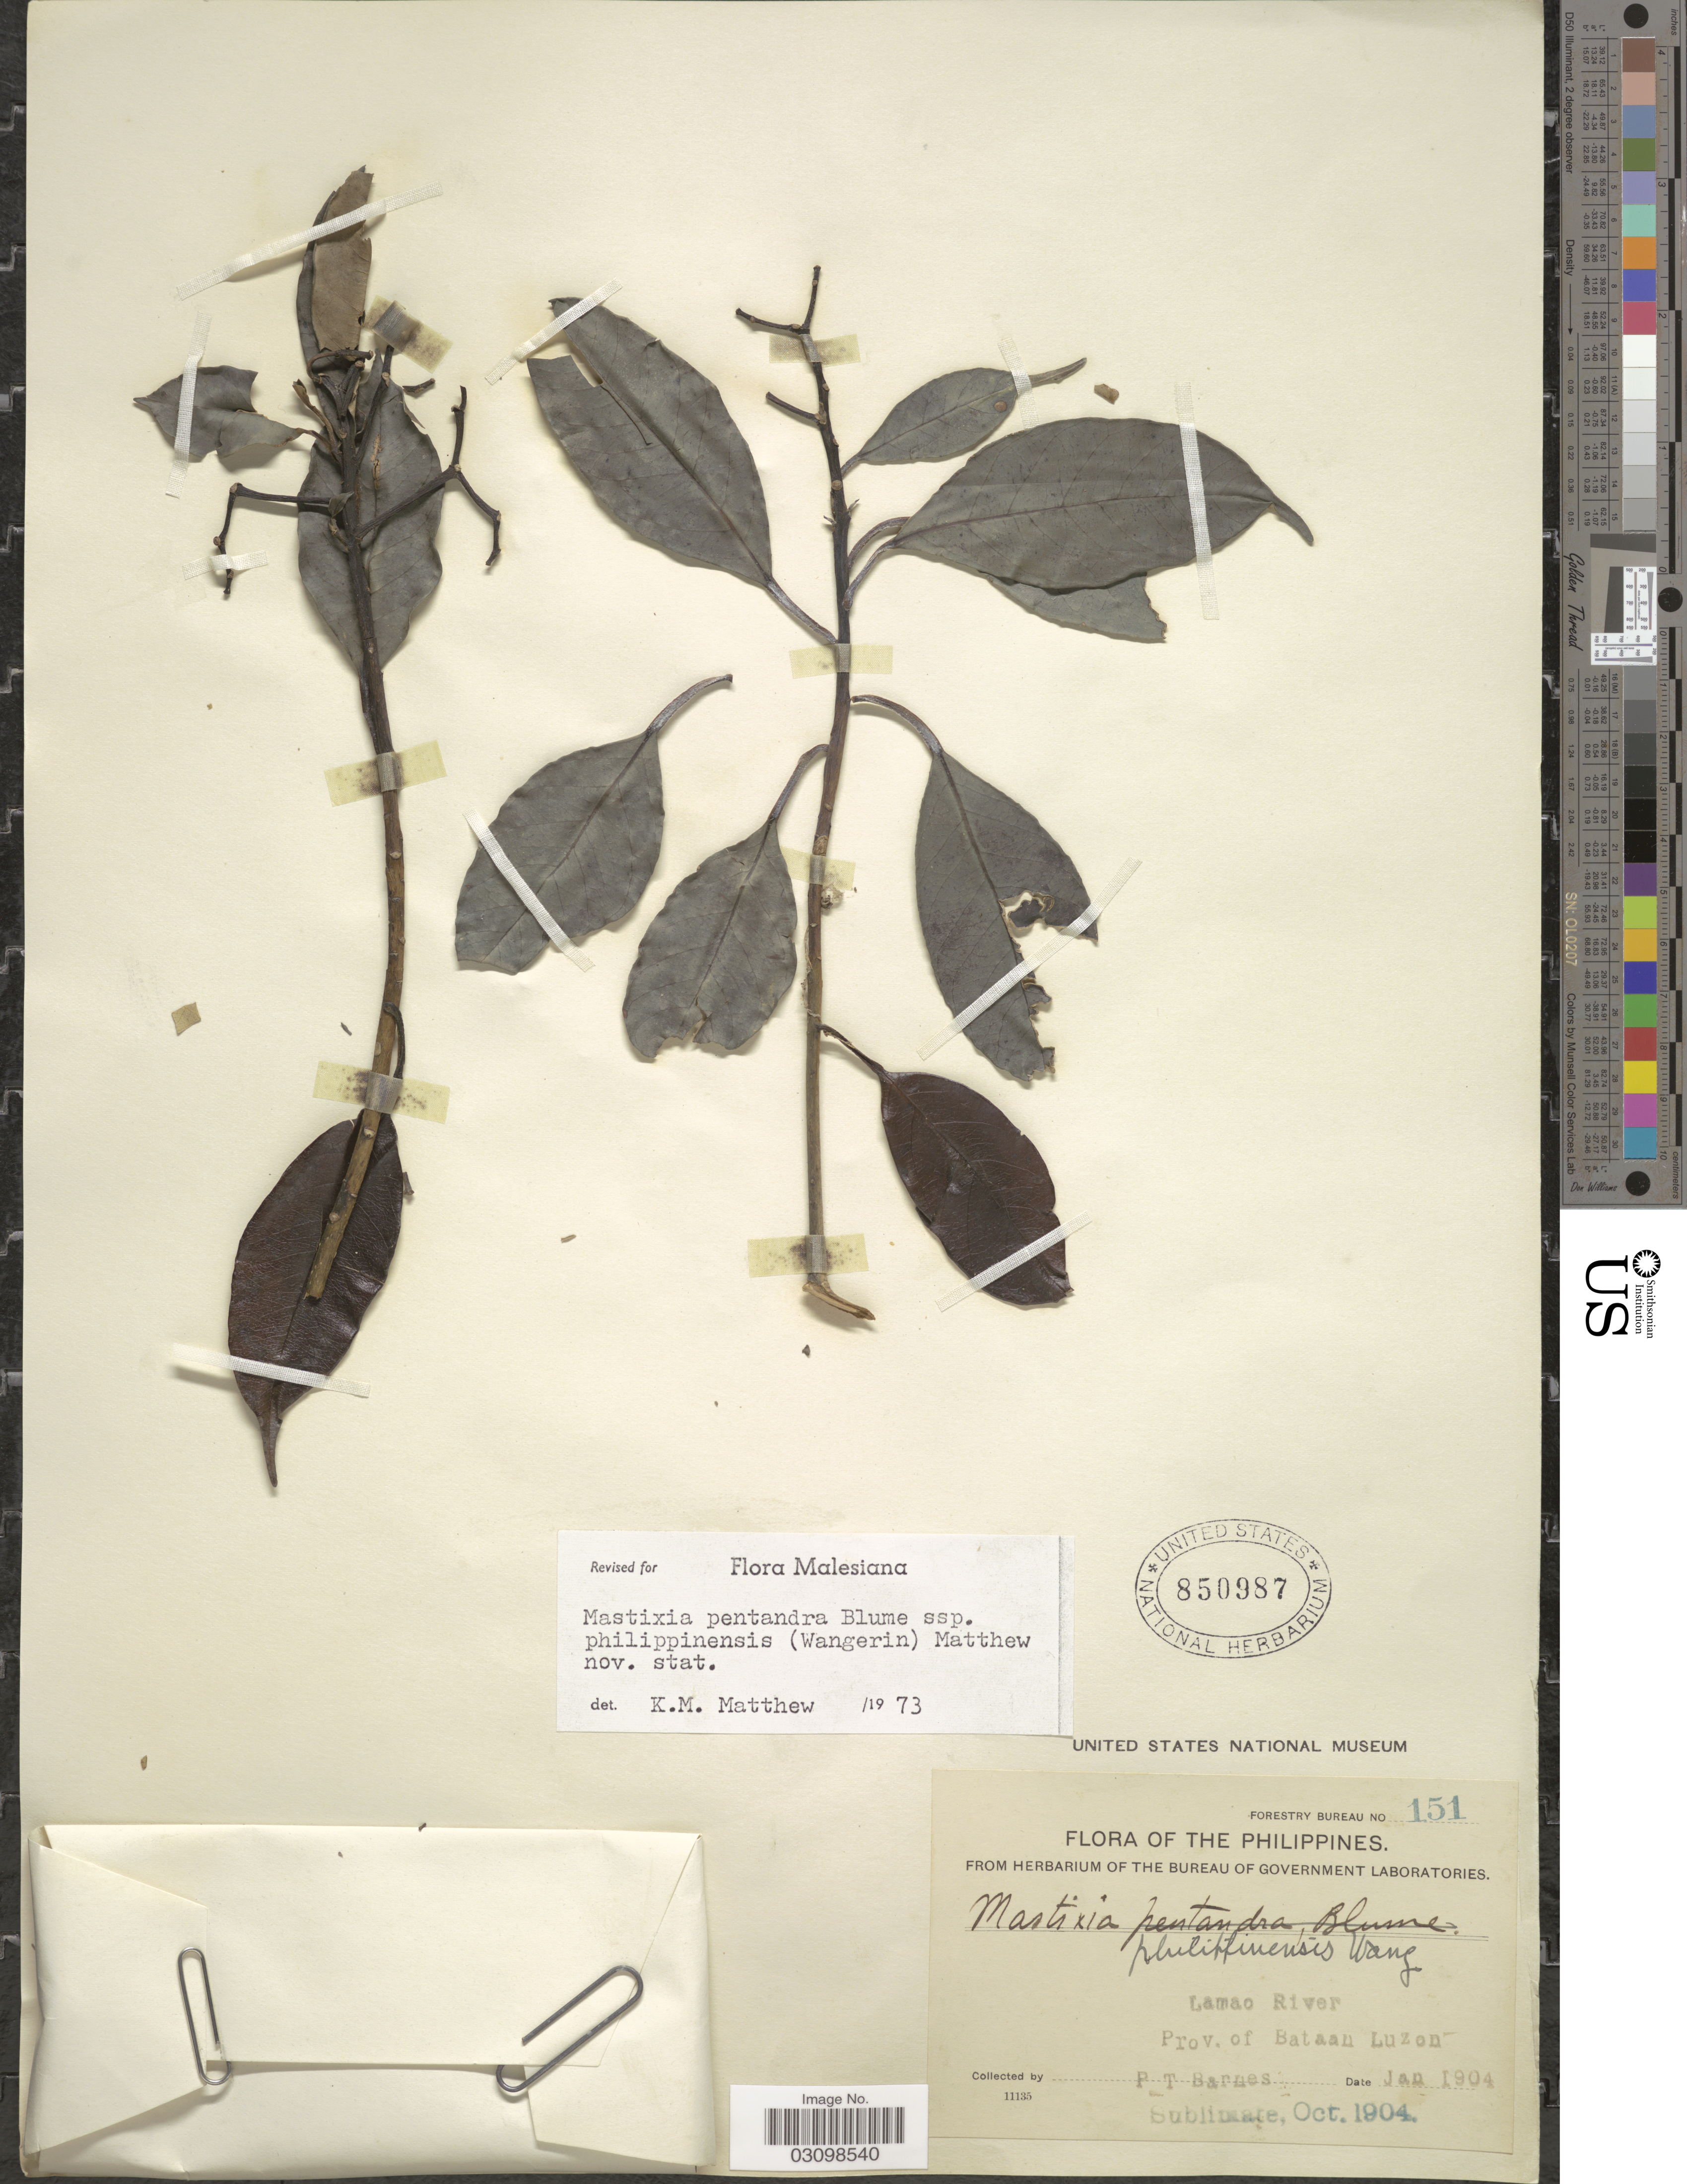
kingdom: Plantae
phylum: Tracheophyta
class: Magnoliopsida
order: Cornales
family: Nyssaceae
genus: Mastixia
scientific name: Mastixia pentandra subsp. philippinensis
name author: Wangerin & K.M. Matthew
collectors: P. Barnes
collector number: Forestry Bureau 151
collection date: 1904-01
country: Philippines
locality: Lamao River, Prov. of Bataan, Luzon.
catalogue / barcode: US 850987